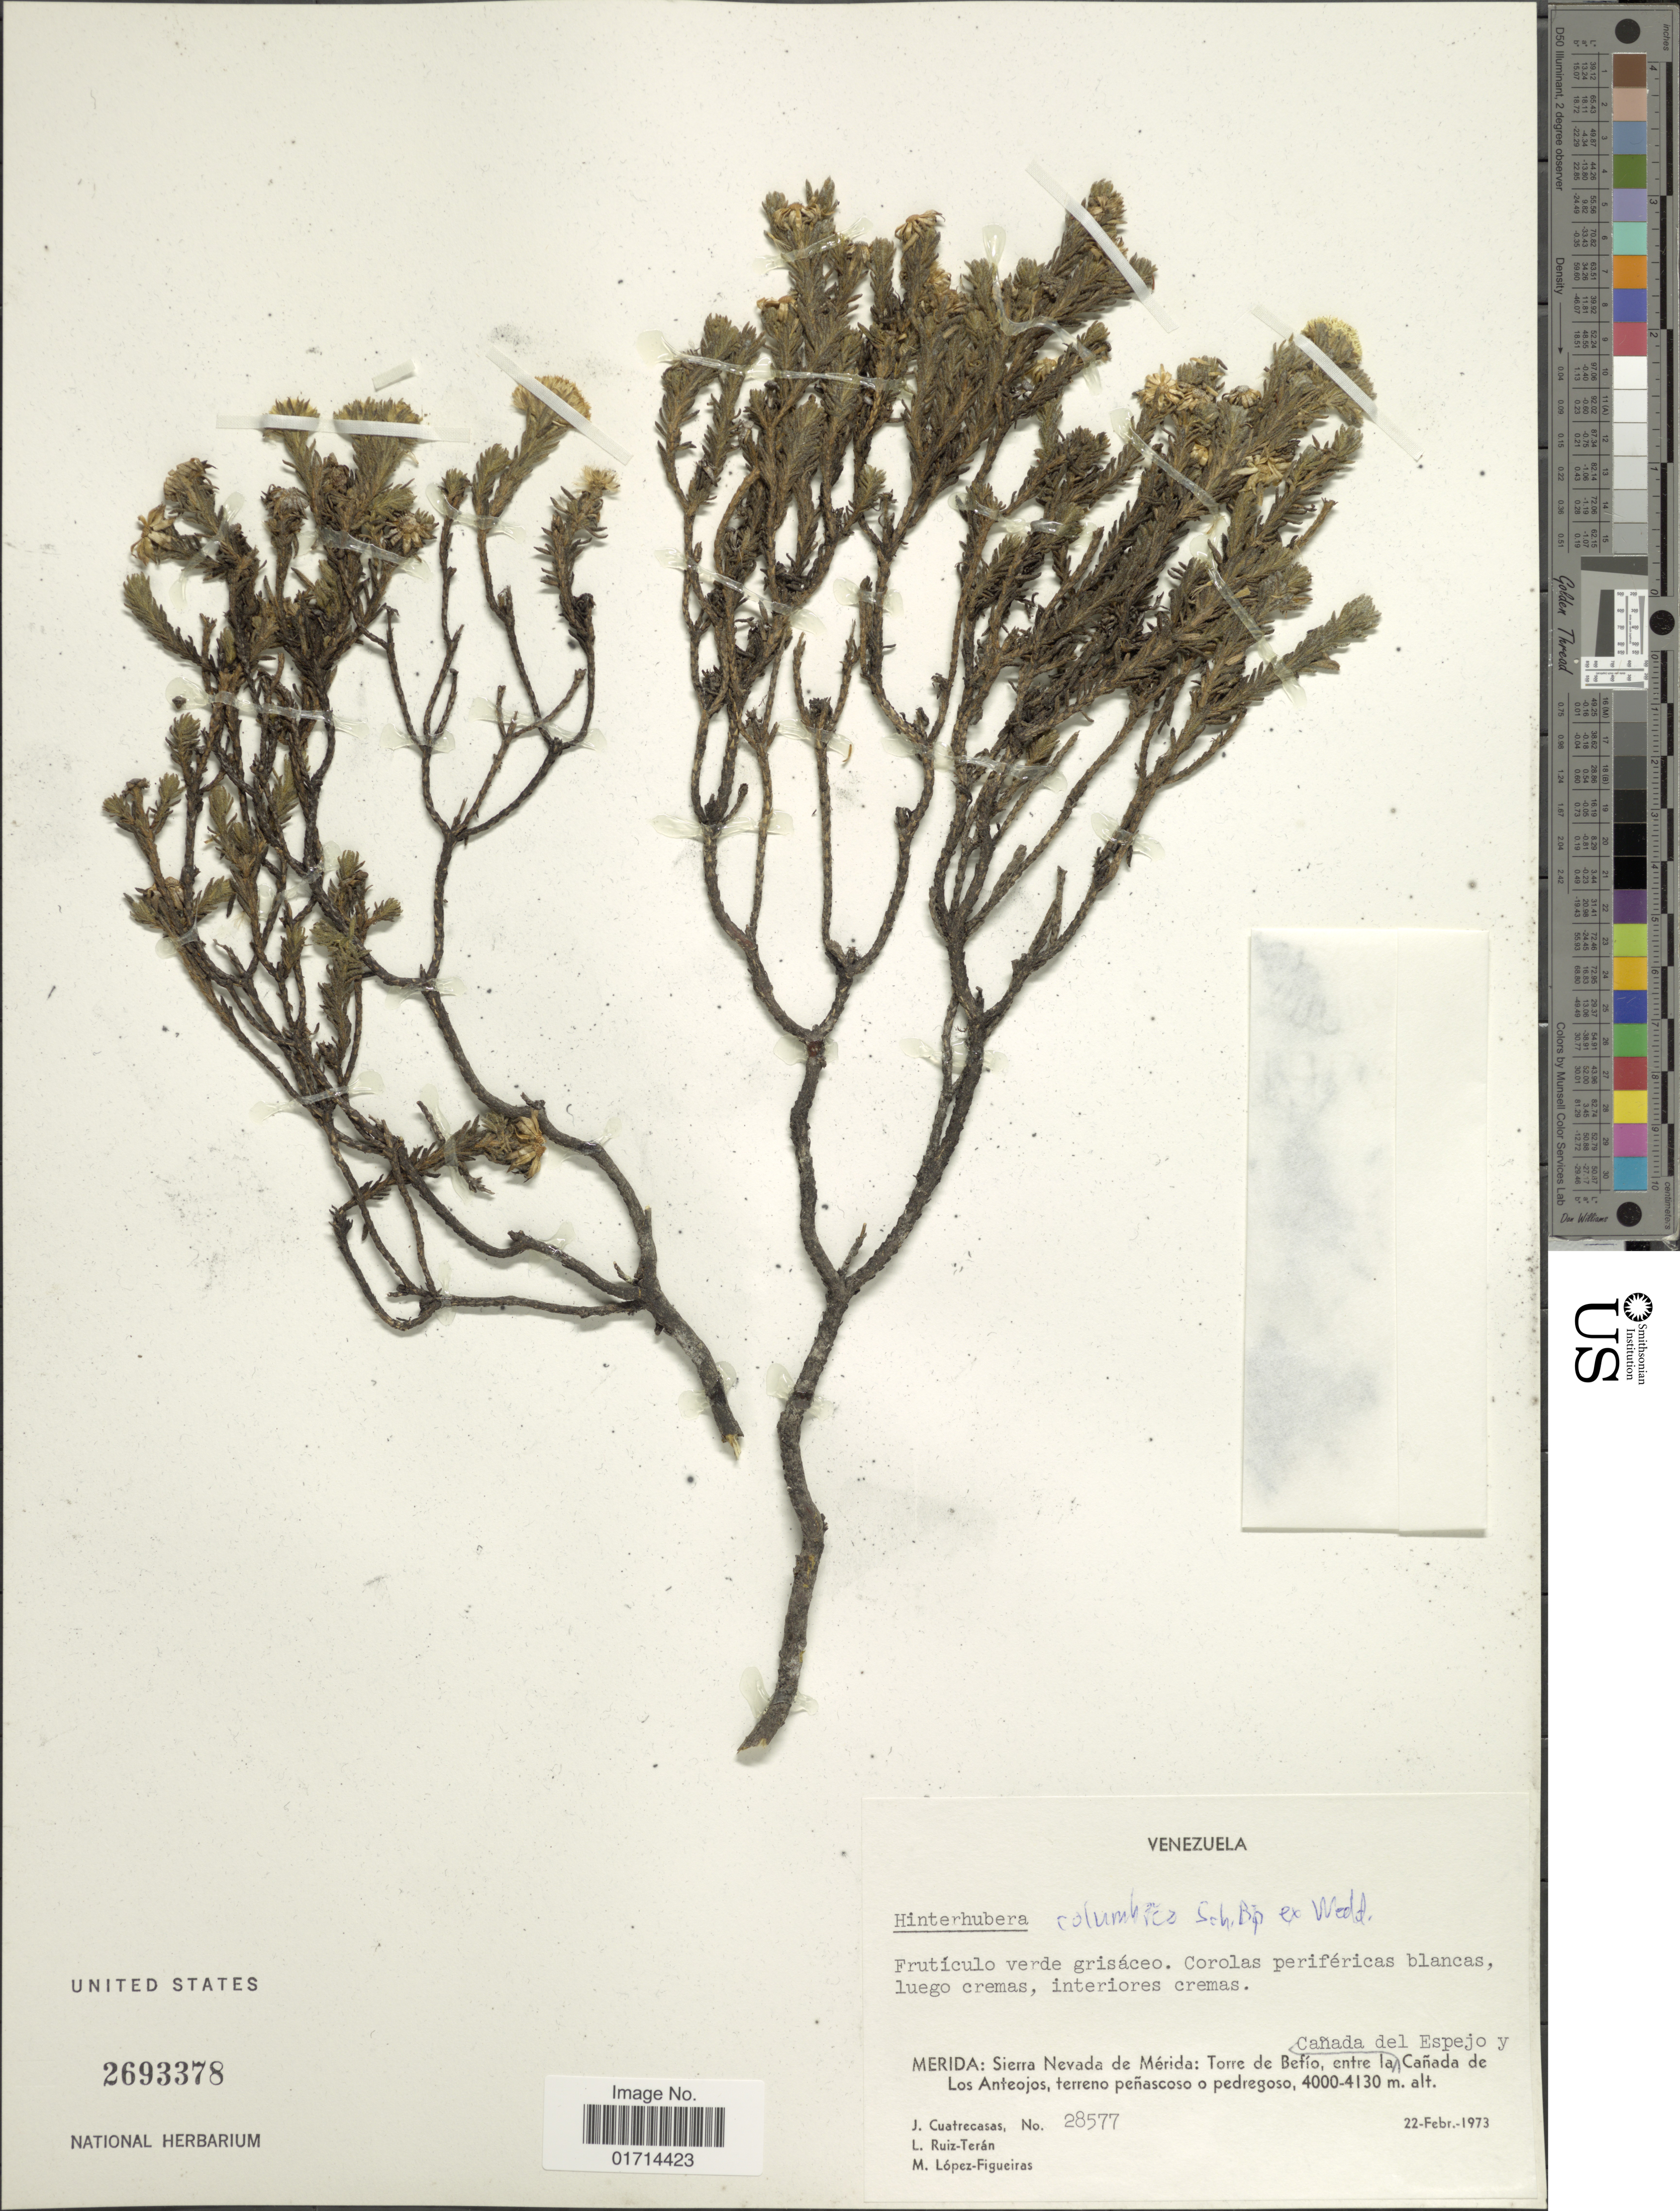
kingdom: Plantae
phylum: Tracheophyta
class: Magnoliopsida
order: Asterales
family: Asteraceae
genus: Hinterhubera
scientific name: Hinterhubera columbica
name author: Sch. Bip. ex Wedd.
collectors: J. Cuatrecasas, L. E. Ruíz-Terán & M. Lopéz-F.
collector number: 28577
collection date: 1973-02-22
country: Venezuela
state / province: Mérida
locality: Sierra Nevada de Merida: Torre de Befio, entre la Canada'del Espejo y Canada de Los Anteojos, terreno penascoso o pedregoso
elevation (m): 4000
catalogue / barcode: US 2693378